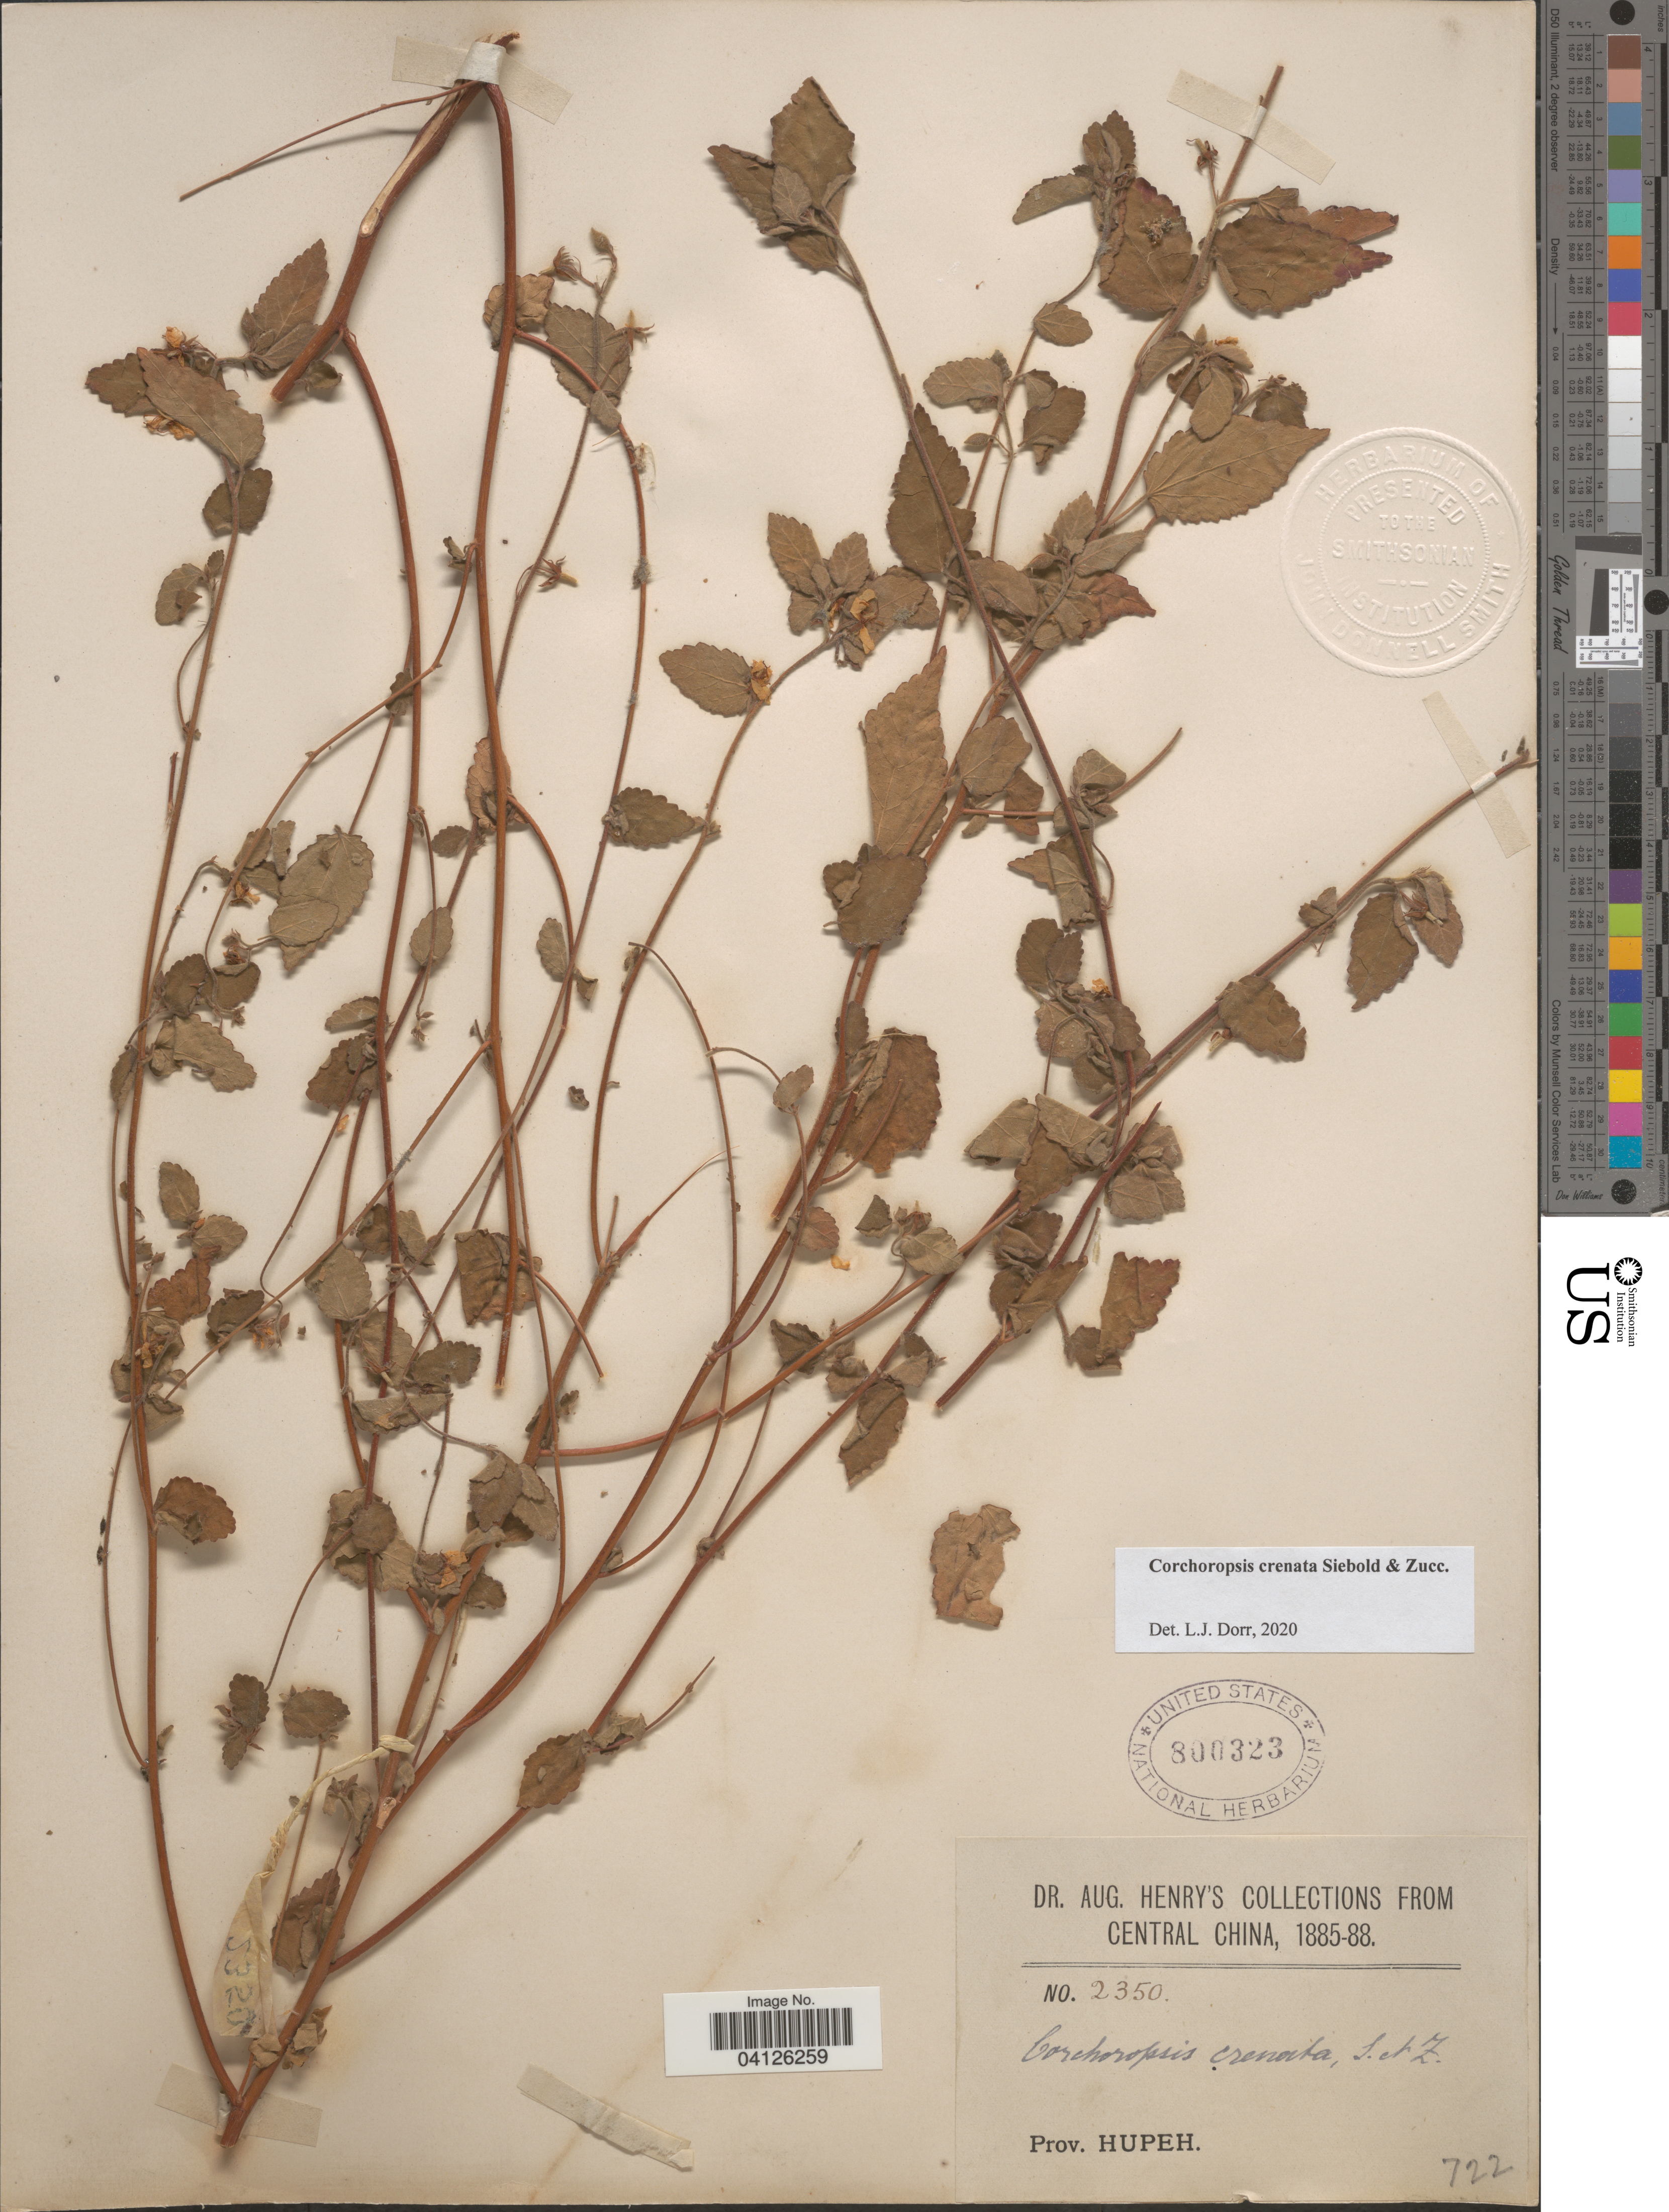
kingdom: Plantae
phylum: Tracheophyta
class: Magnoliopsida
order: Malvales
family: Malvaceae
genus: Corchoropsis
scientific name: Corchoropsis crenata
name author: Siebold & Zucc.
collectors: A. Henry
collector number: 2350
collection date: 1885/1888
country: China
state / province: Hubei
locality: Central China. Prov. Hupeh.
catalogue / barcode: US 800323